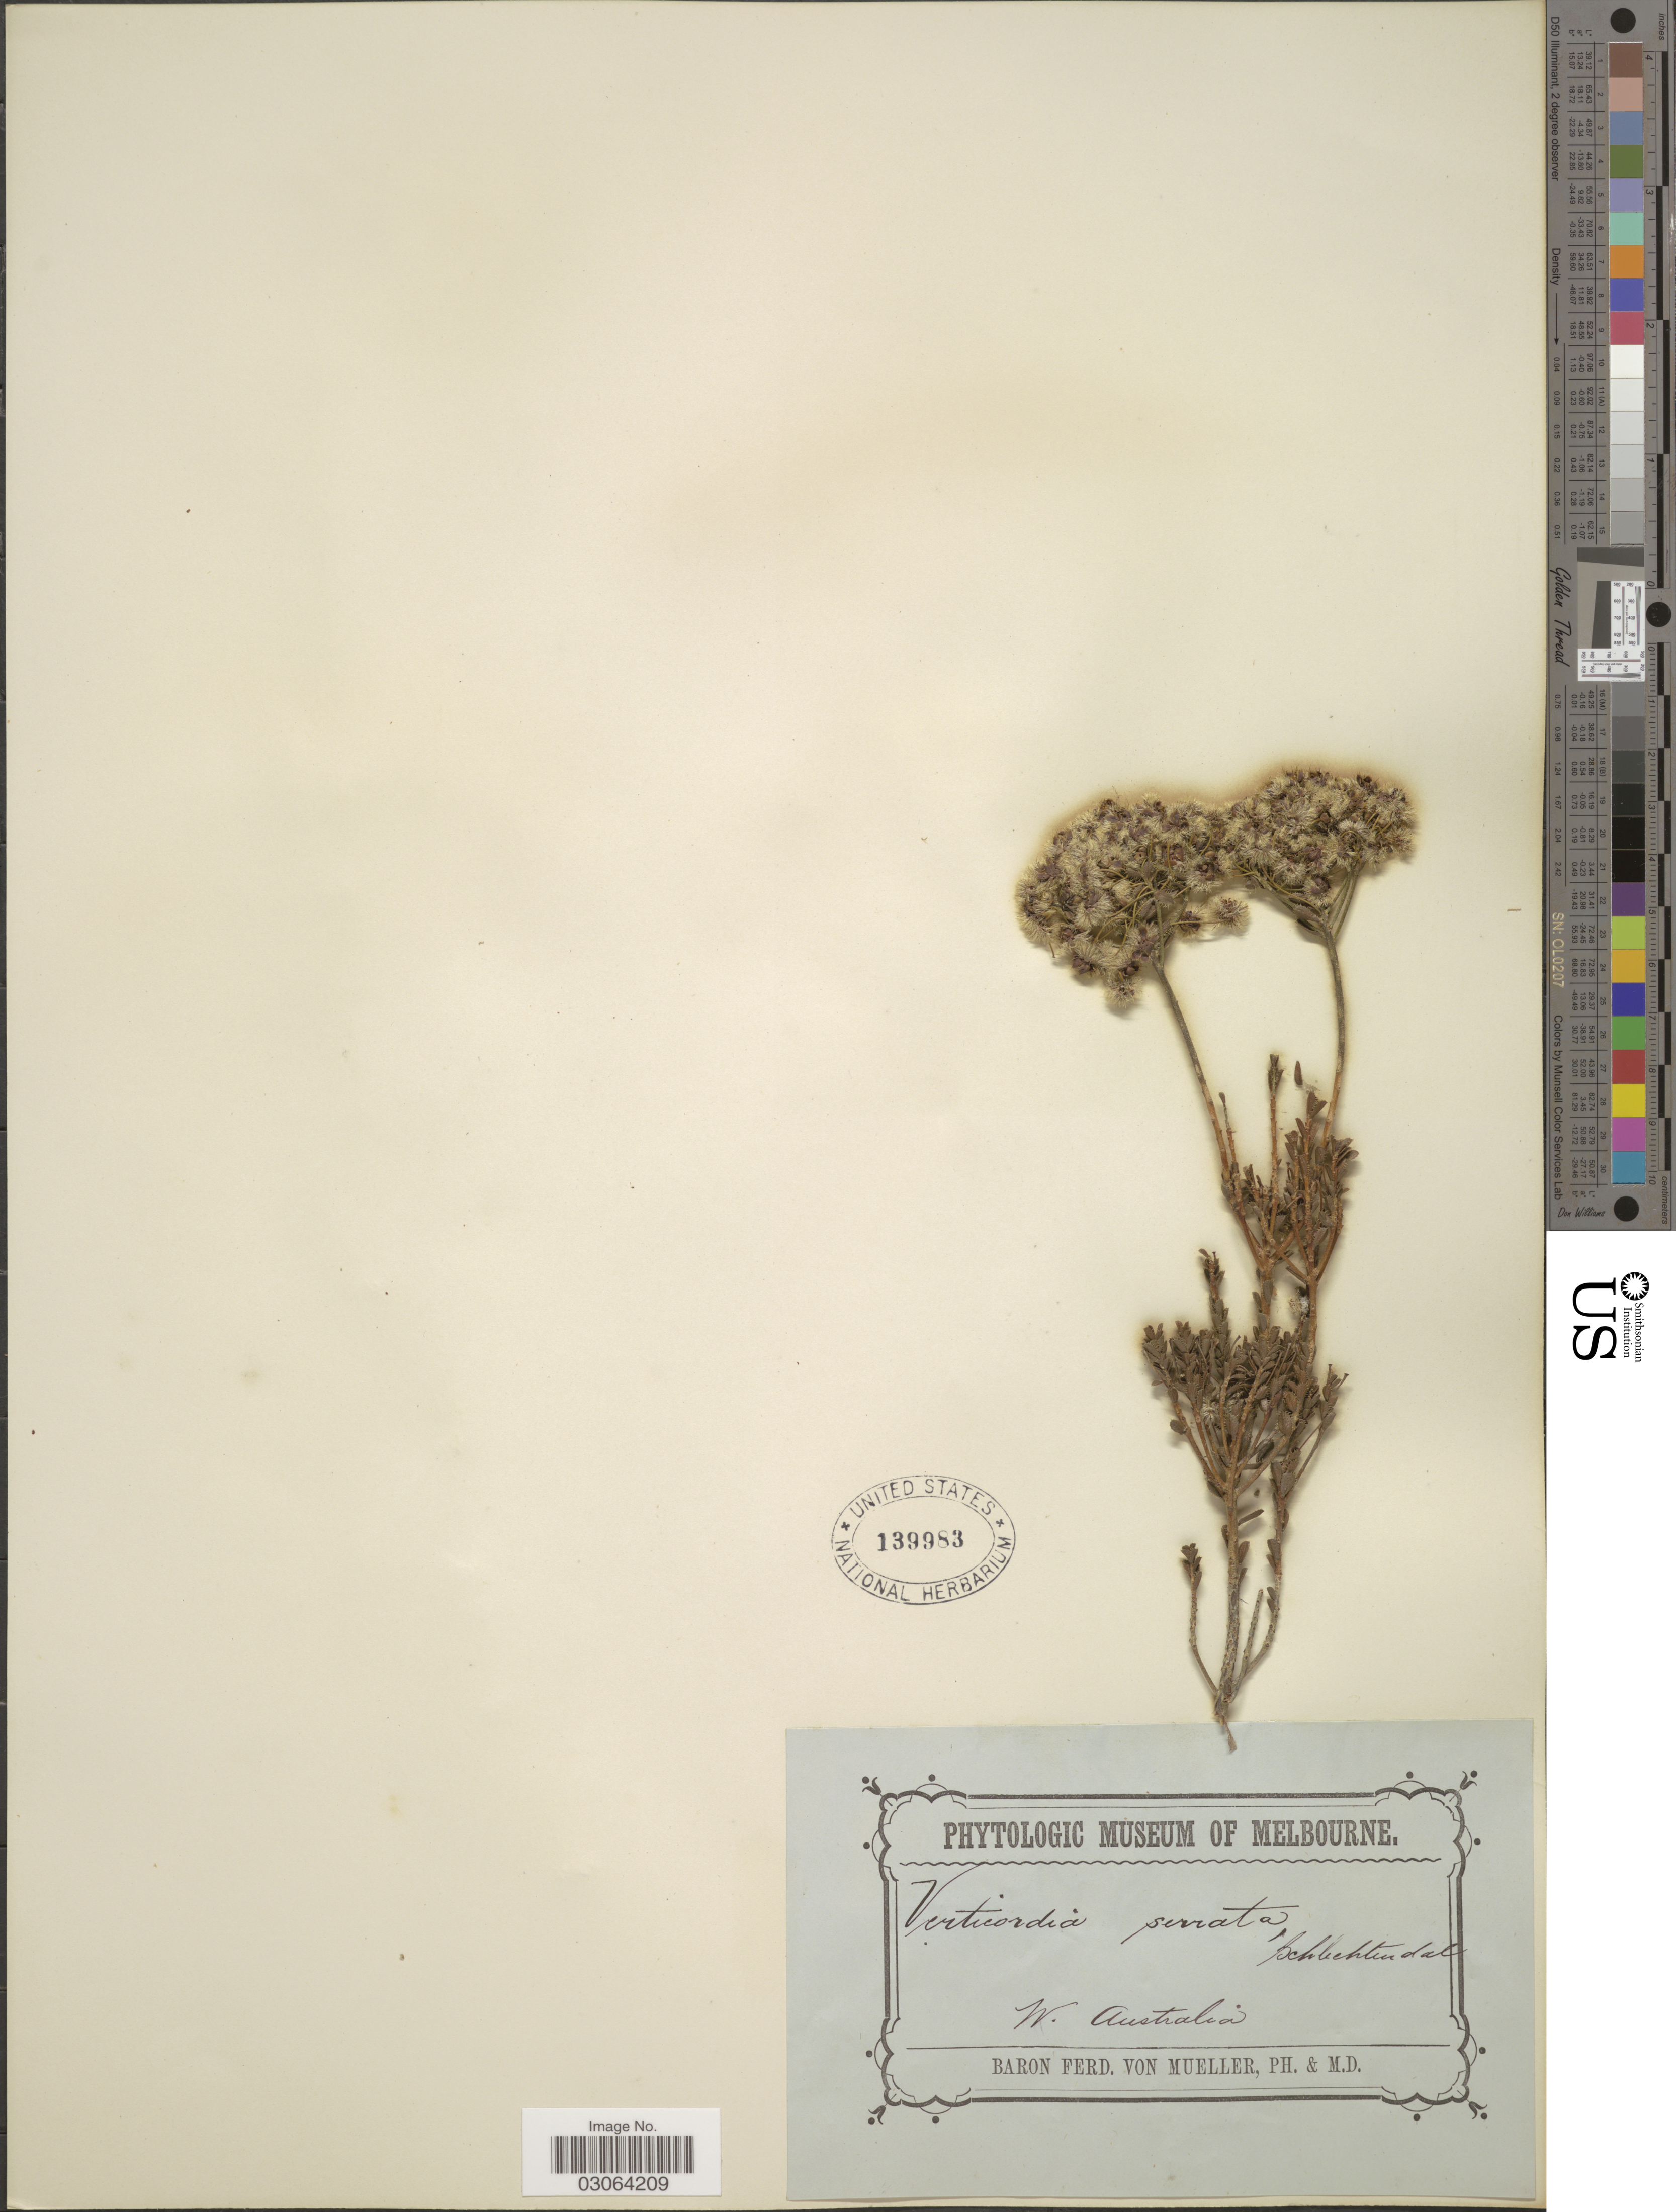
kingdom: Plantae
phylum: Tracheophyta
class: Magnoliopsida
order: Myrtales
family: Myrtaceae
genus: Verticordia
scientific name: Verticordia serrata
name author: (Lindl.) Schauer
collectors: F. Mueller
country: Australia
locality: West Australia.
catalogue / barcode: US 139983